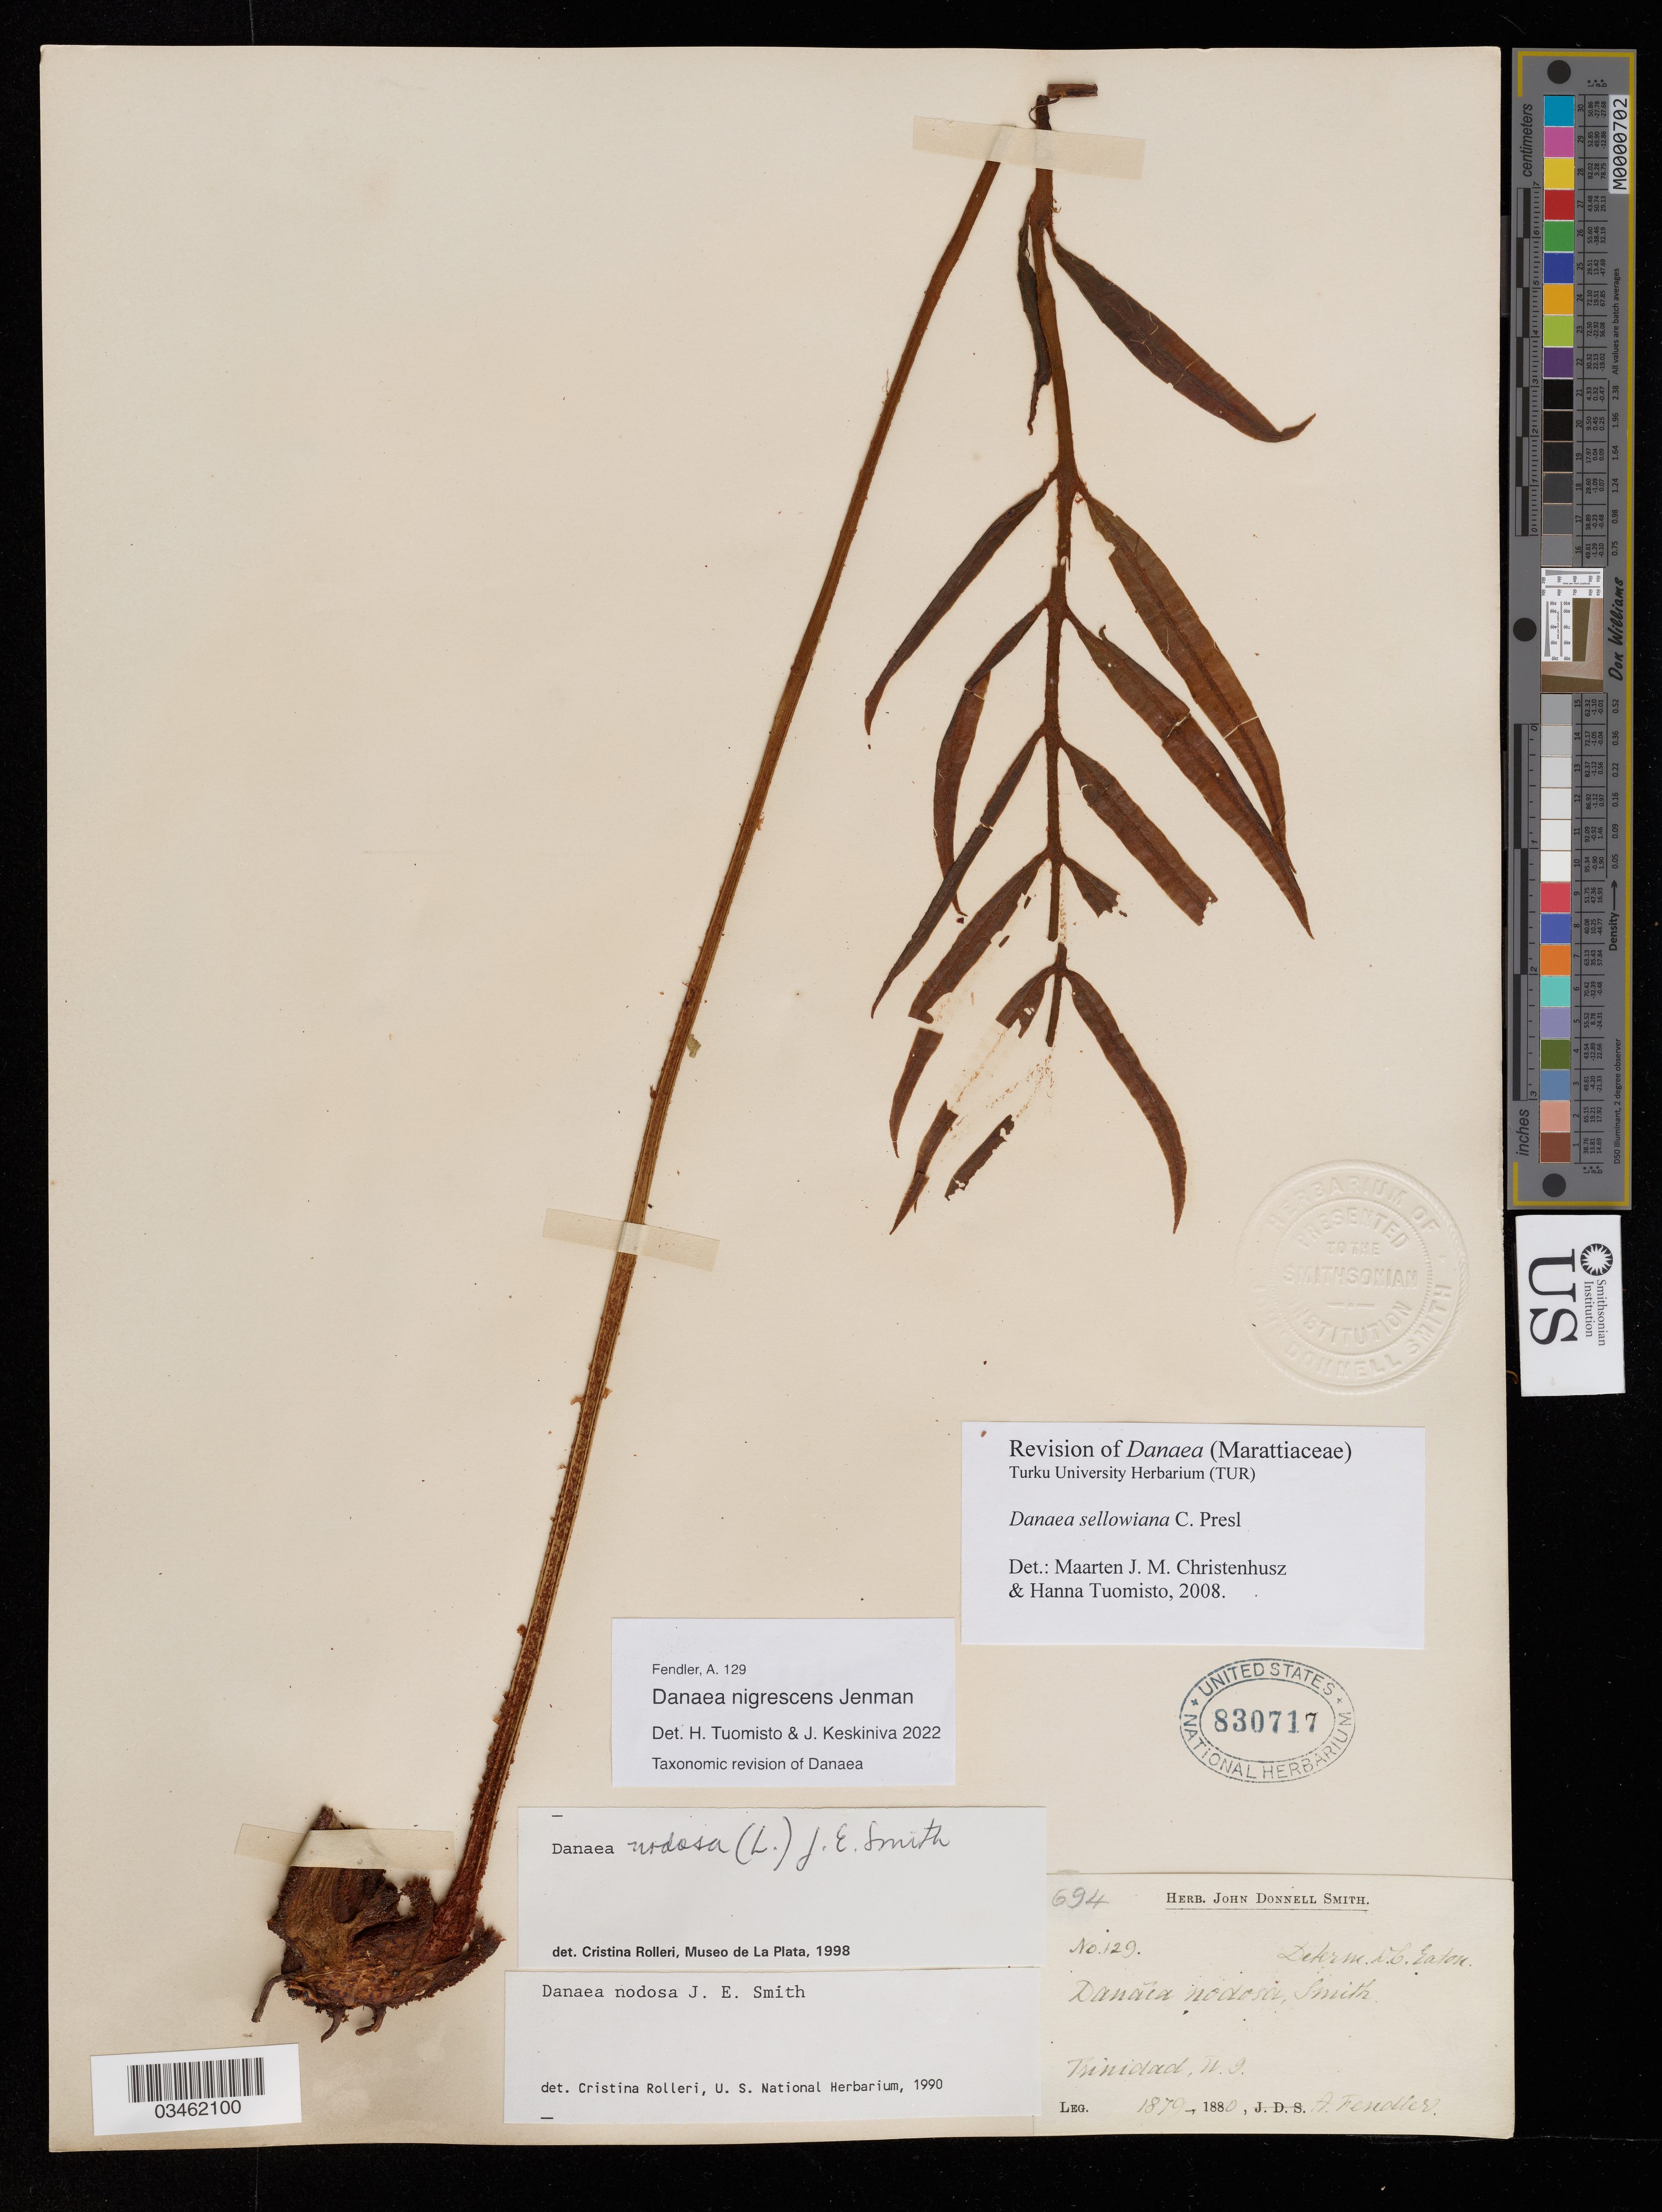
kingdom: Plantae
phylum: Tracheophyta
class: Polypodiopsida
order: Marattiales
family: Marattiaceae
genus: Danaea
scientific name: Danaea nigrescens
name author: Jenman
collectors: A. Fendler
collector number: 129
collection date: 1870/1880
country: Trinidad and Tobago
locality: Trinidad, W. I.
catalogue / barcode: US 830717